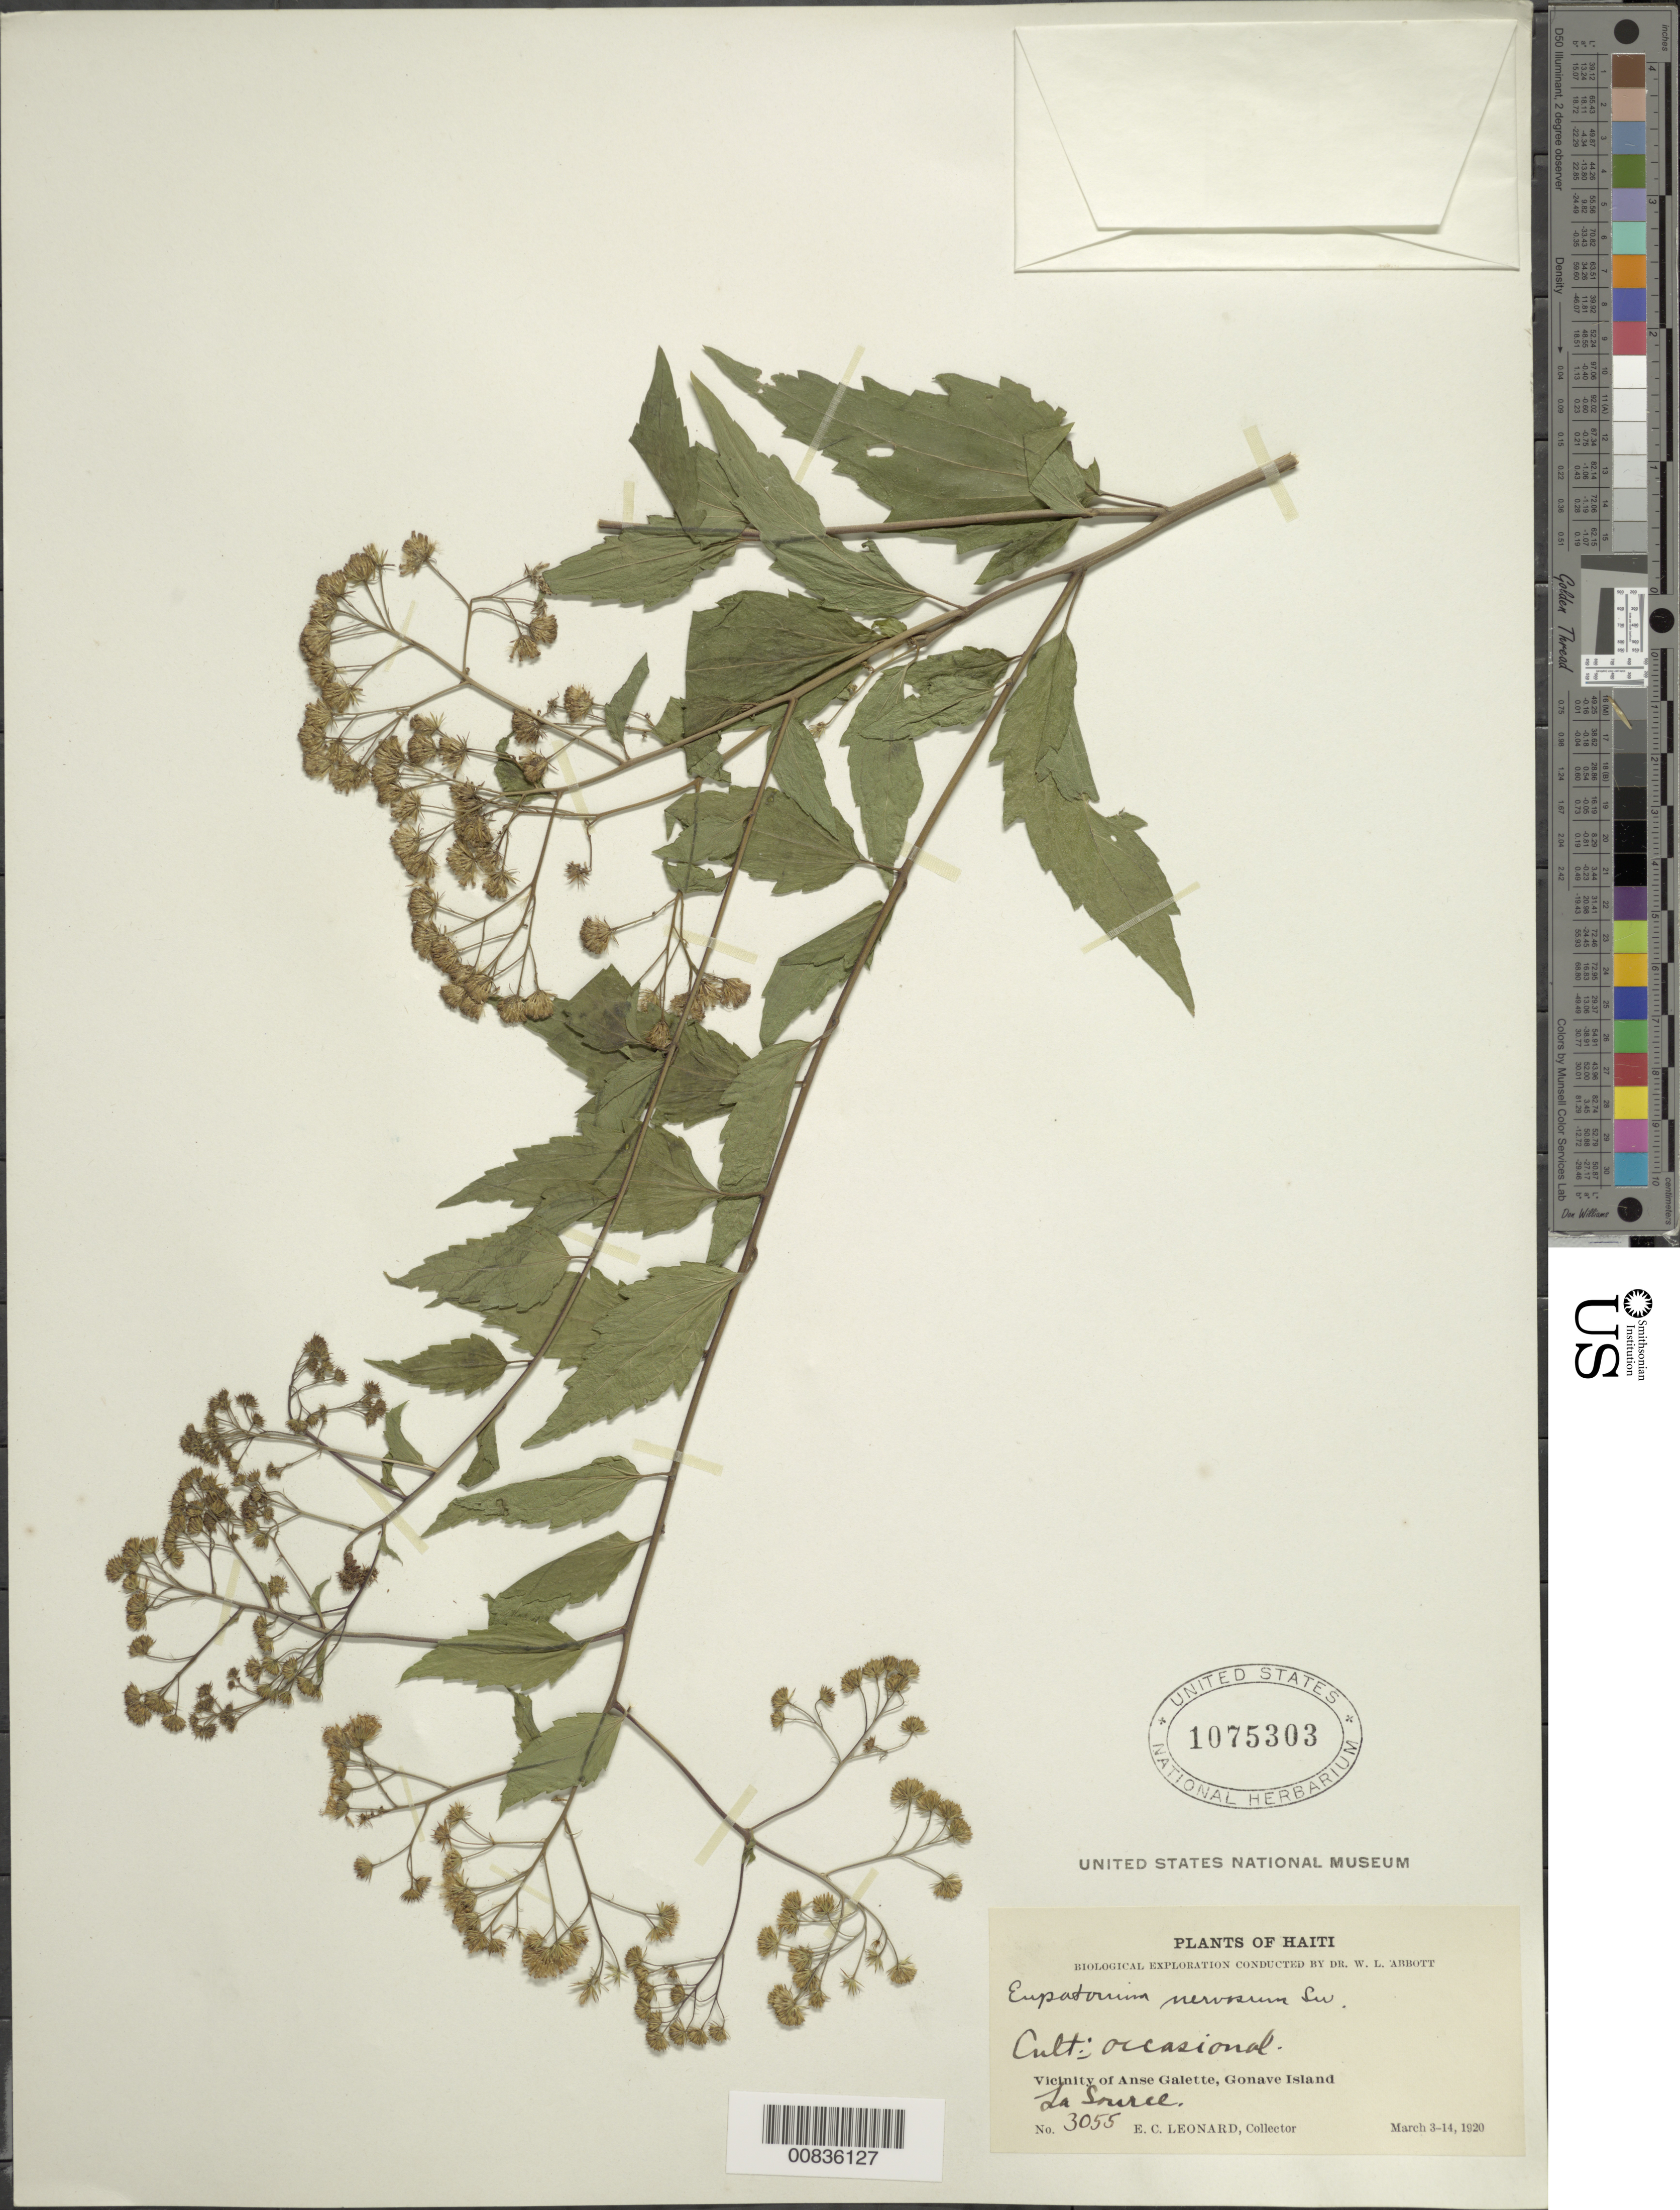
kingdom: Plantae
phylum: Tracheophyta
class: Magnoliopsida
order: Asterales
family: Asteraceae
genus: Koanophyllon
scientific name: Koanophyllon nervosum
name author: (Sw.) R.M. King & H. Rob.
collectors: E. C. Leonard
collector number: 3055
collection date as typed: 03 Mar 1920 to 14 Mar 1920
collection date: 1920-03-03/1920-03-14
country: Haiti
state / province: Ouest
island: Île de la Gonâve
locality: Vicinity of Anse Galette, La Source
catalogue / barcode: US 1075303